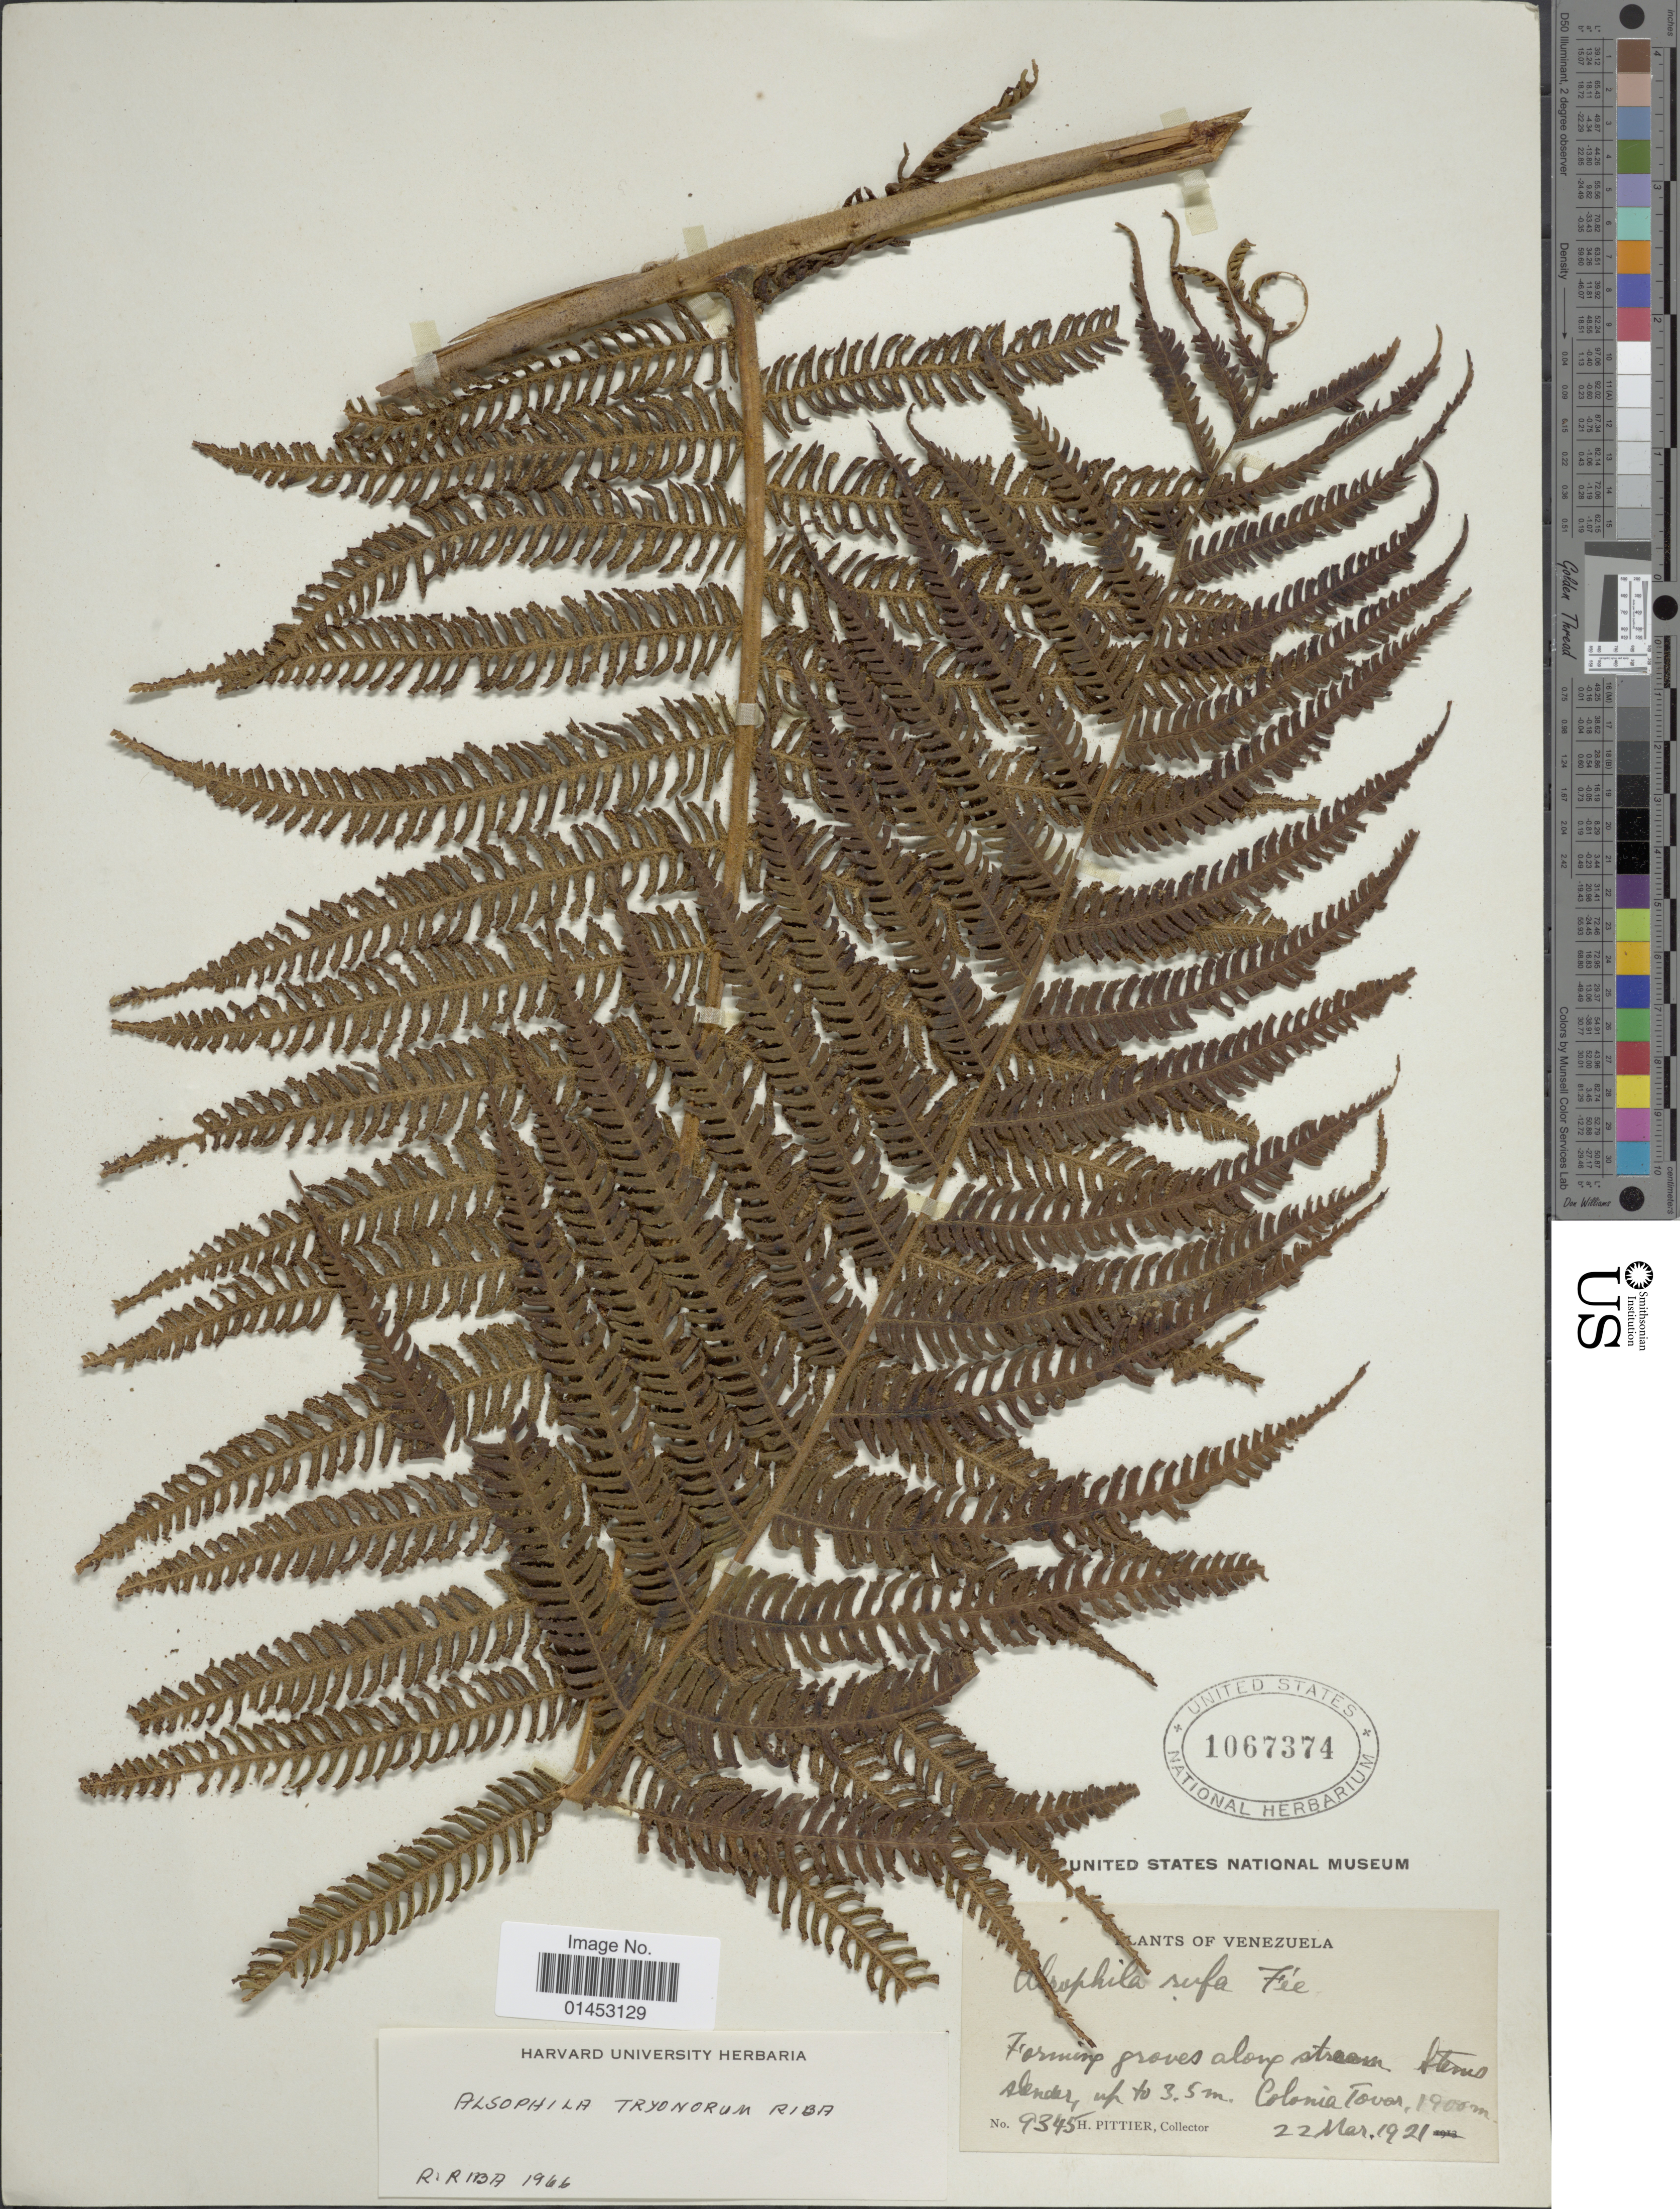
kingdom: Plantae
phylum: Tracheophyta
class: Polypodiopsida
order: Cyatheales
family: Cyatheaceae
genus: Cyathea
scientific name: Cyathea tryonorum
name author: (Riba) Lellinger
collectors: H. F. Pittier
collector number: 9345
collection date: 1921-03-22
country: Venezuela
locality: Colonia Tovar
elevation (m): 1900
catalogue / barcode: US 1067374